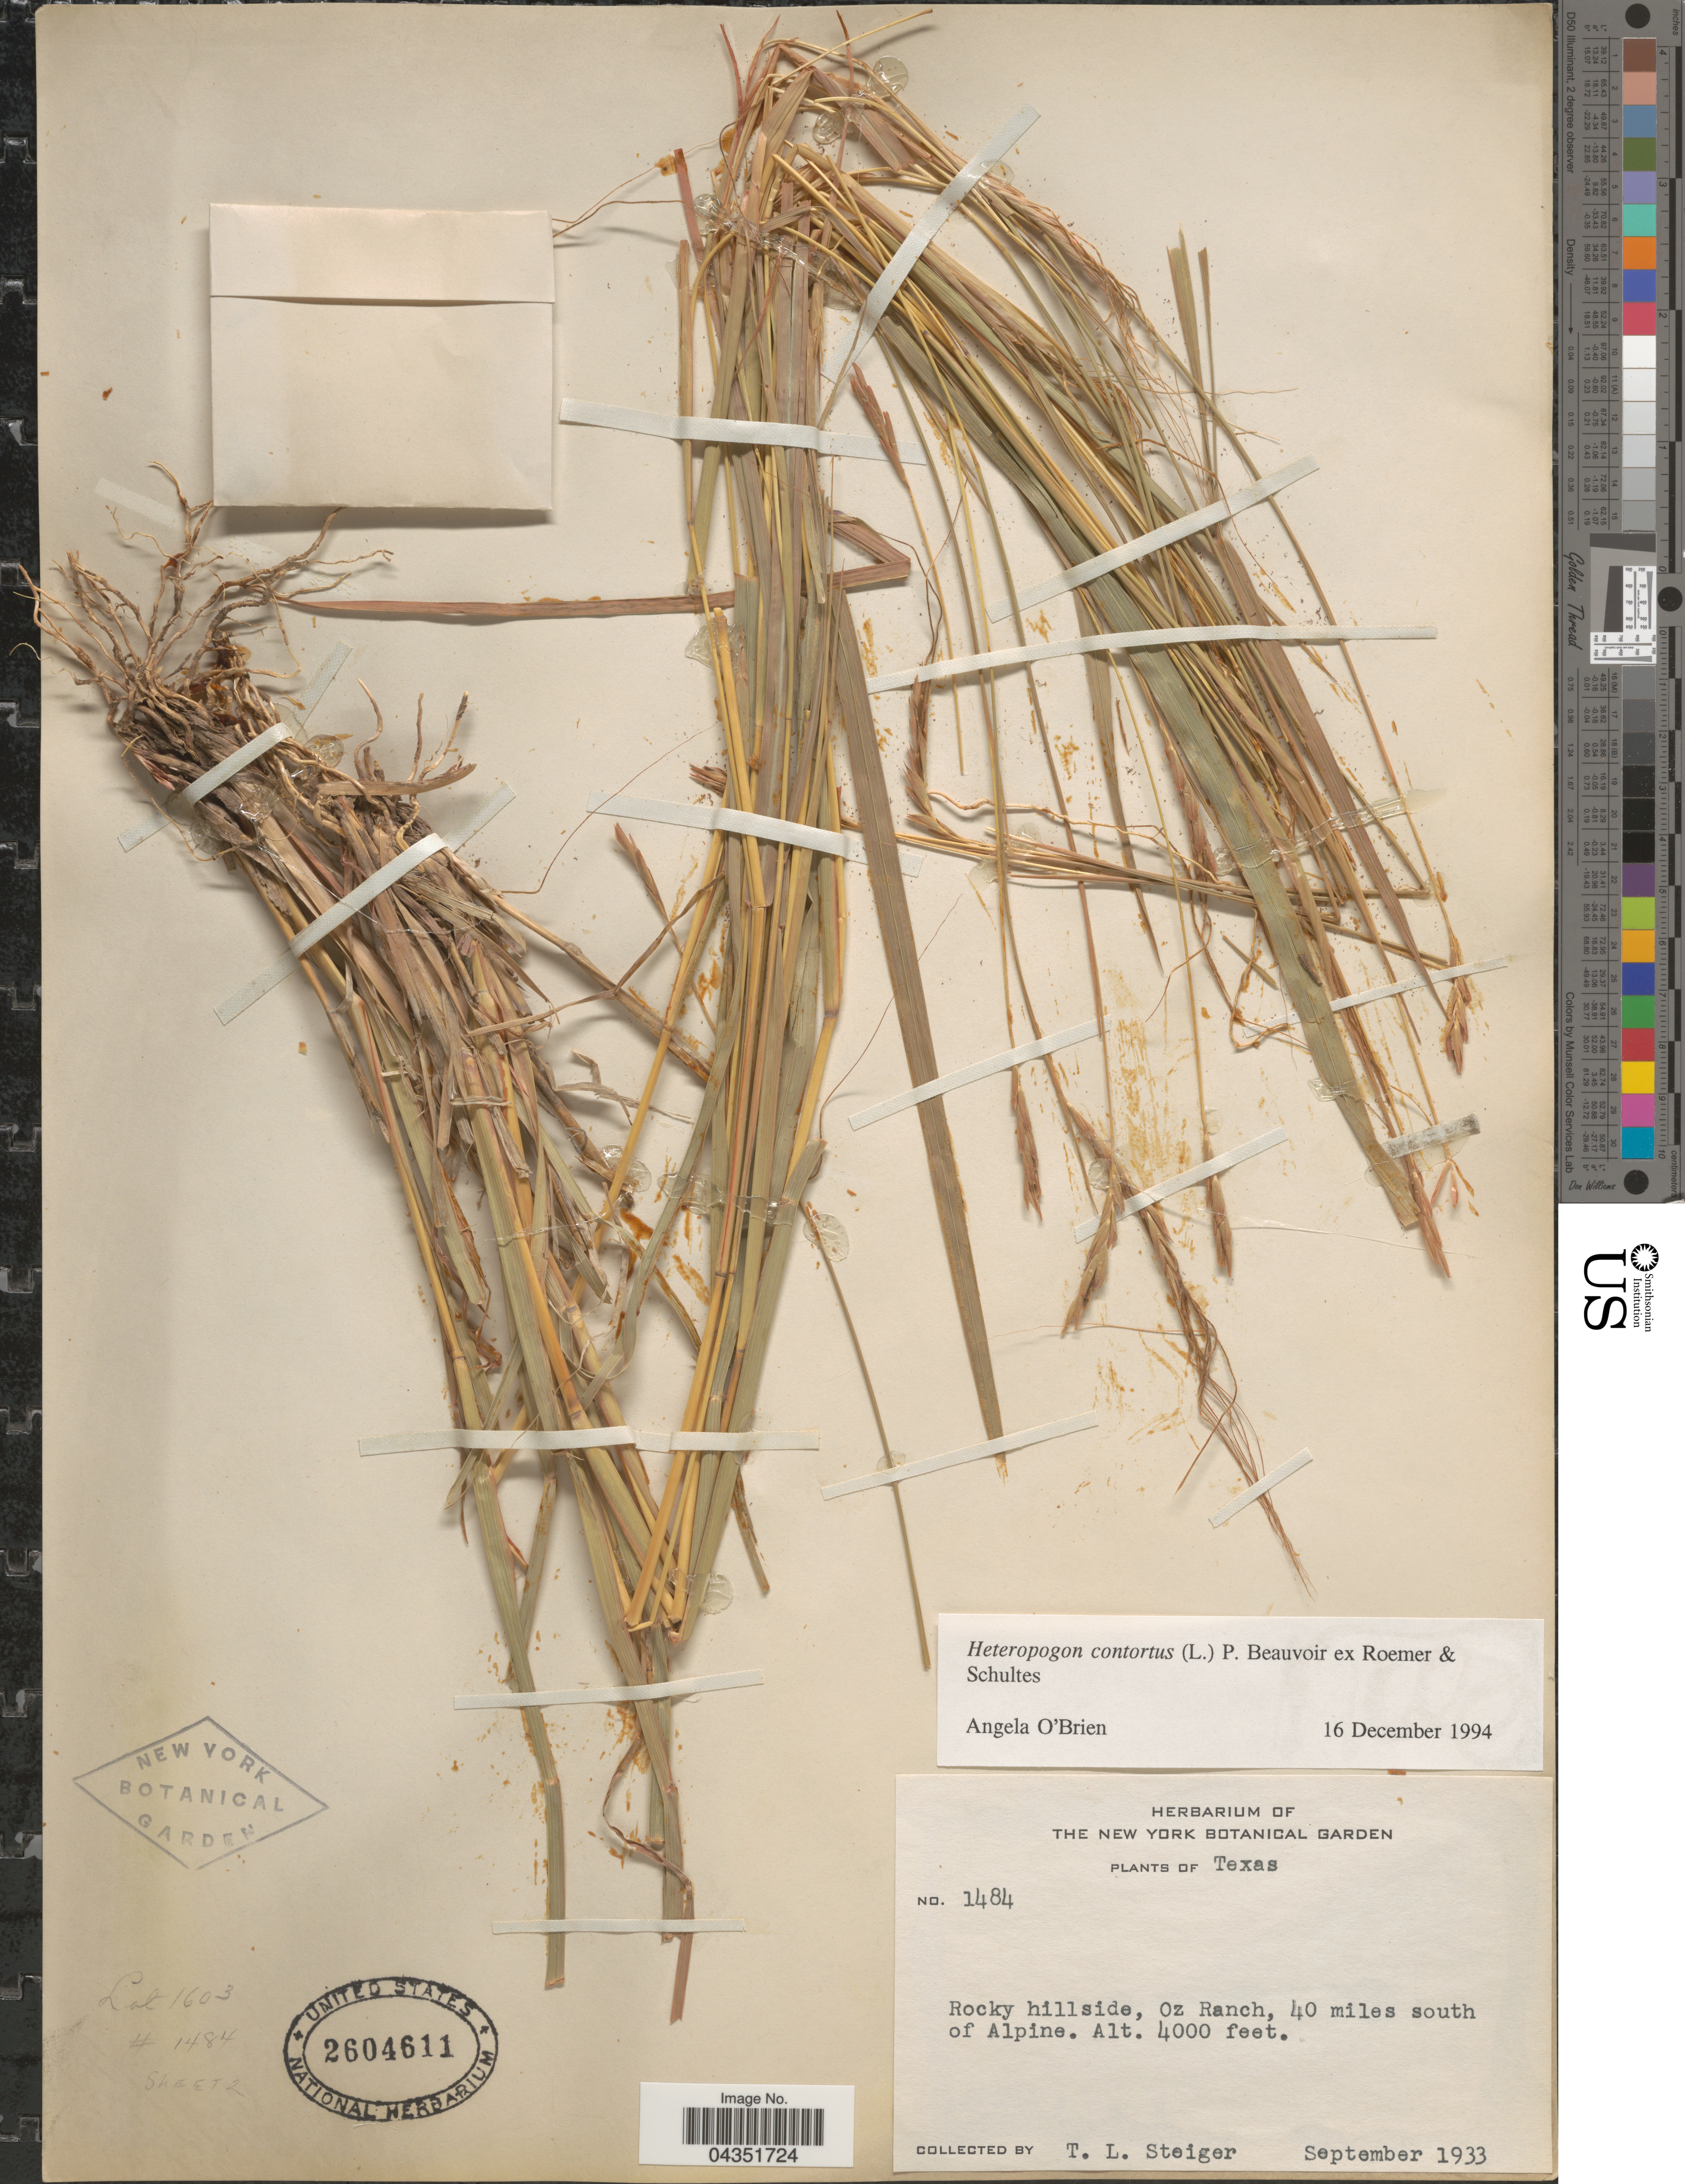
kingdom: Plantae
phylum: Tracheophyta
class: Liliopsida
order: Poales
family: Poaceae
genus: Heteropogon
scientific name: Heteropogon contortus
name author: (L.) P. Beauv. ex Roem. & Schult.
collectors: T. Steiger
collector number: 1484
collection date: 1933-09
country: United States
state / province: Texas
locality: Rocky hillside, Oz Ranch, 40 miles south of Alpine.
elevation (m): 1219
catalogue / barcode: US 2604611